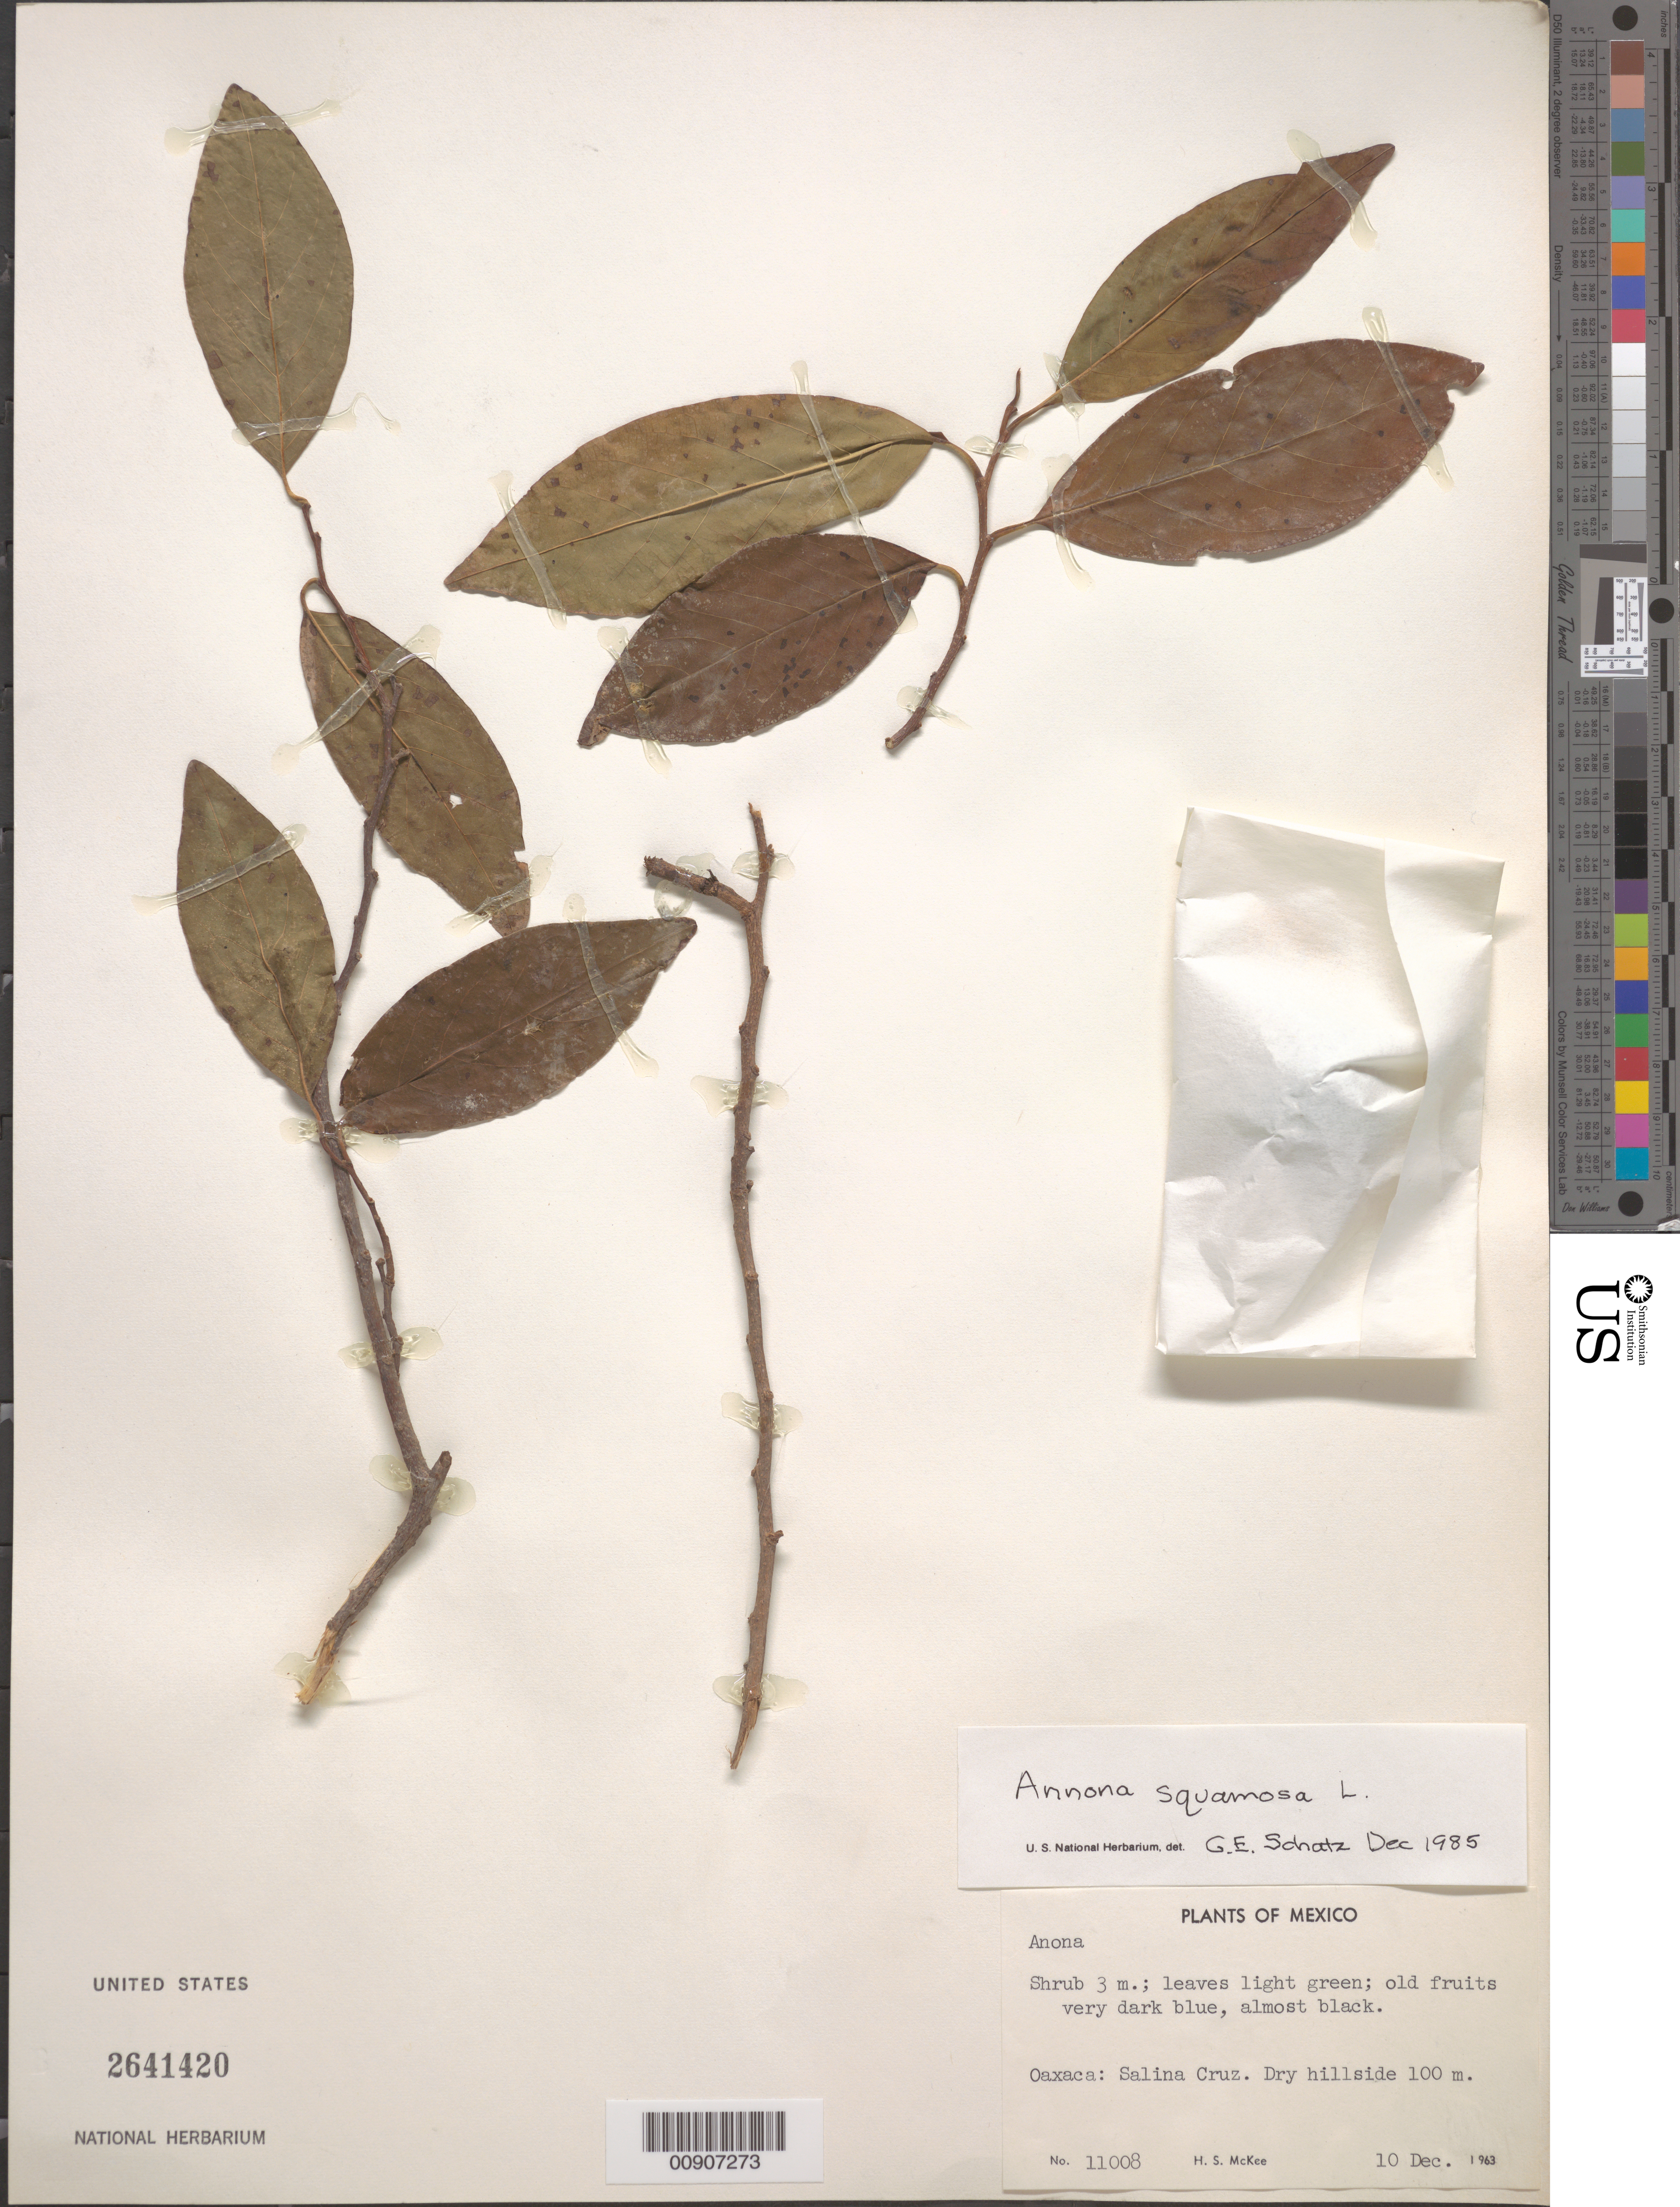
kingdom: Plantae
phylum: Tracheophyta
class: Magnoliopsida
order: Magnoliales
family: Annonaceae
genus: Annona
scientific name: Annona squamosa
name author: L.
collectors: H. S. McKee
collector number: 11008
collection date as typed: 10 Dec 1963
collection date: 1963-12-10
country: Mexico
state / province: Oaxaca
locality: Oaxaca: Salina Cruz.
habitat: Dry hillside.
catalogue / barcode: US 2641420